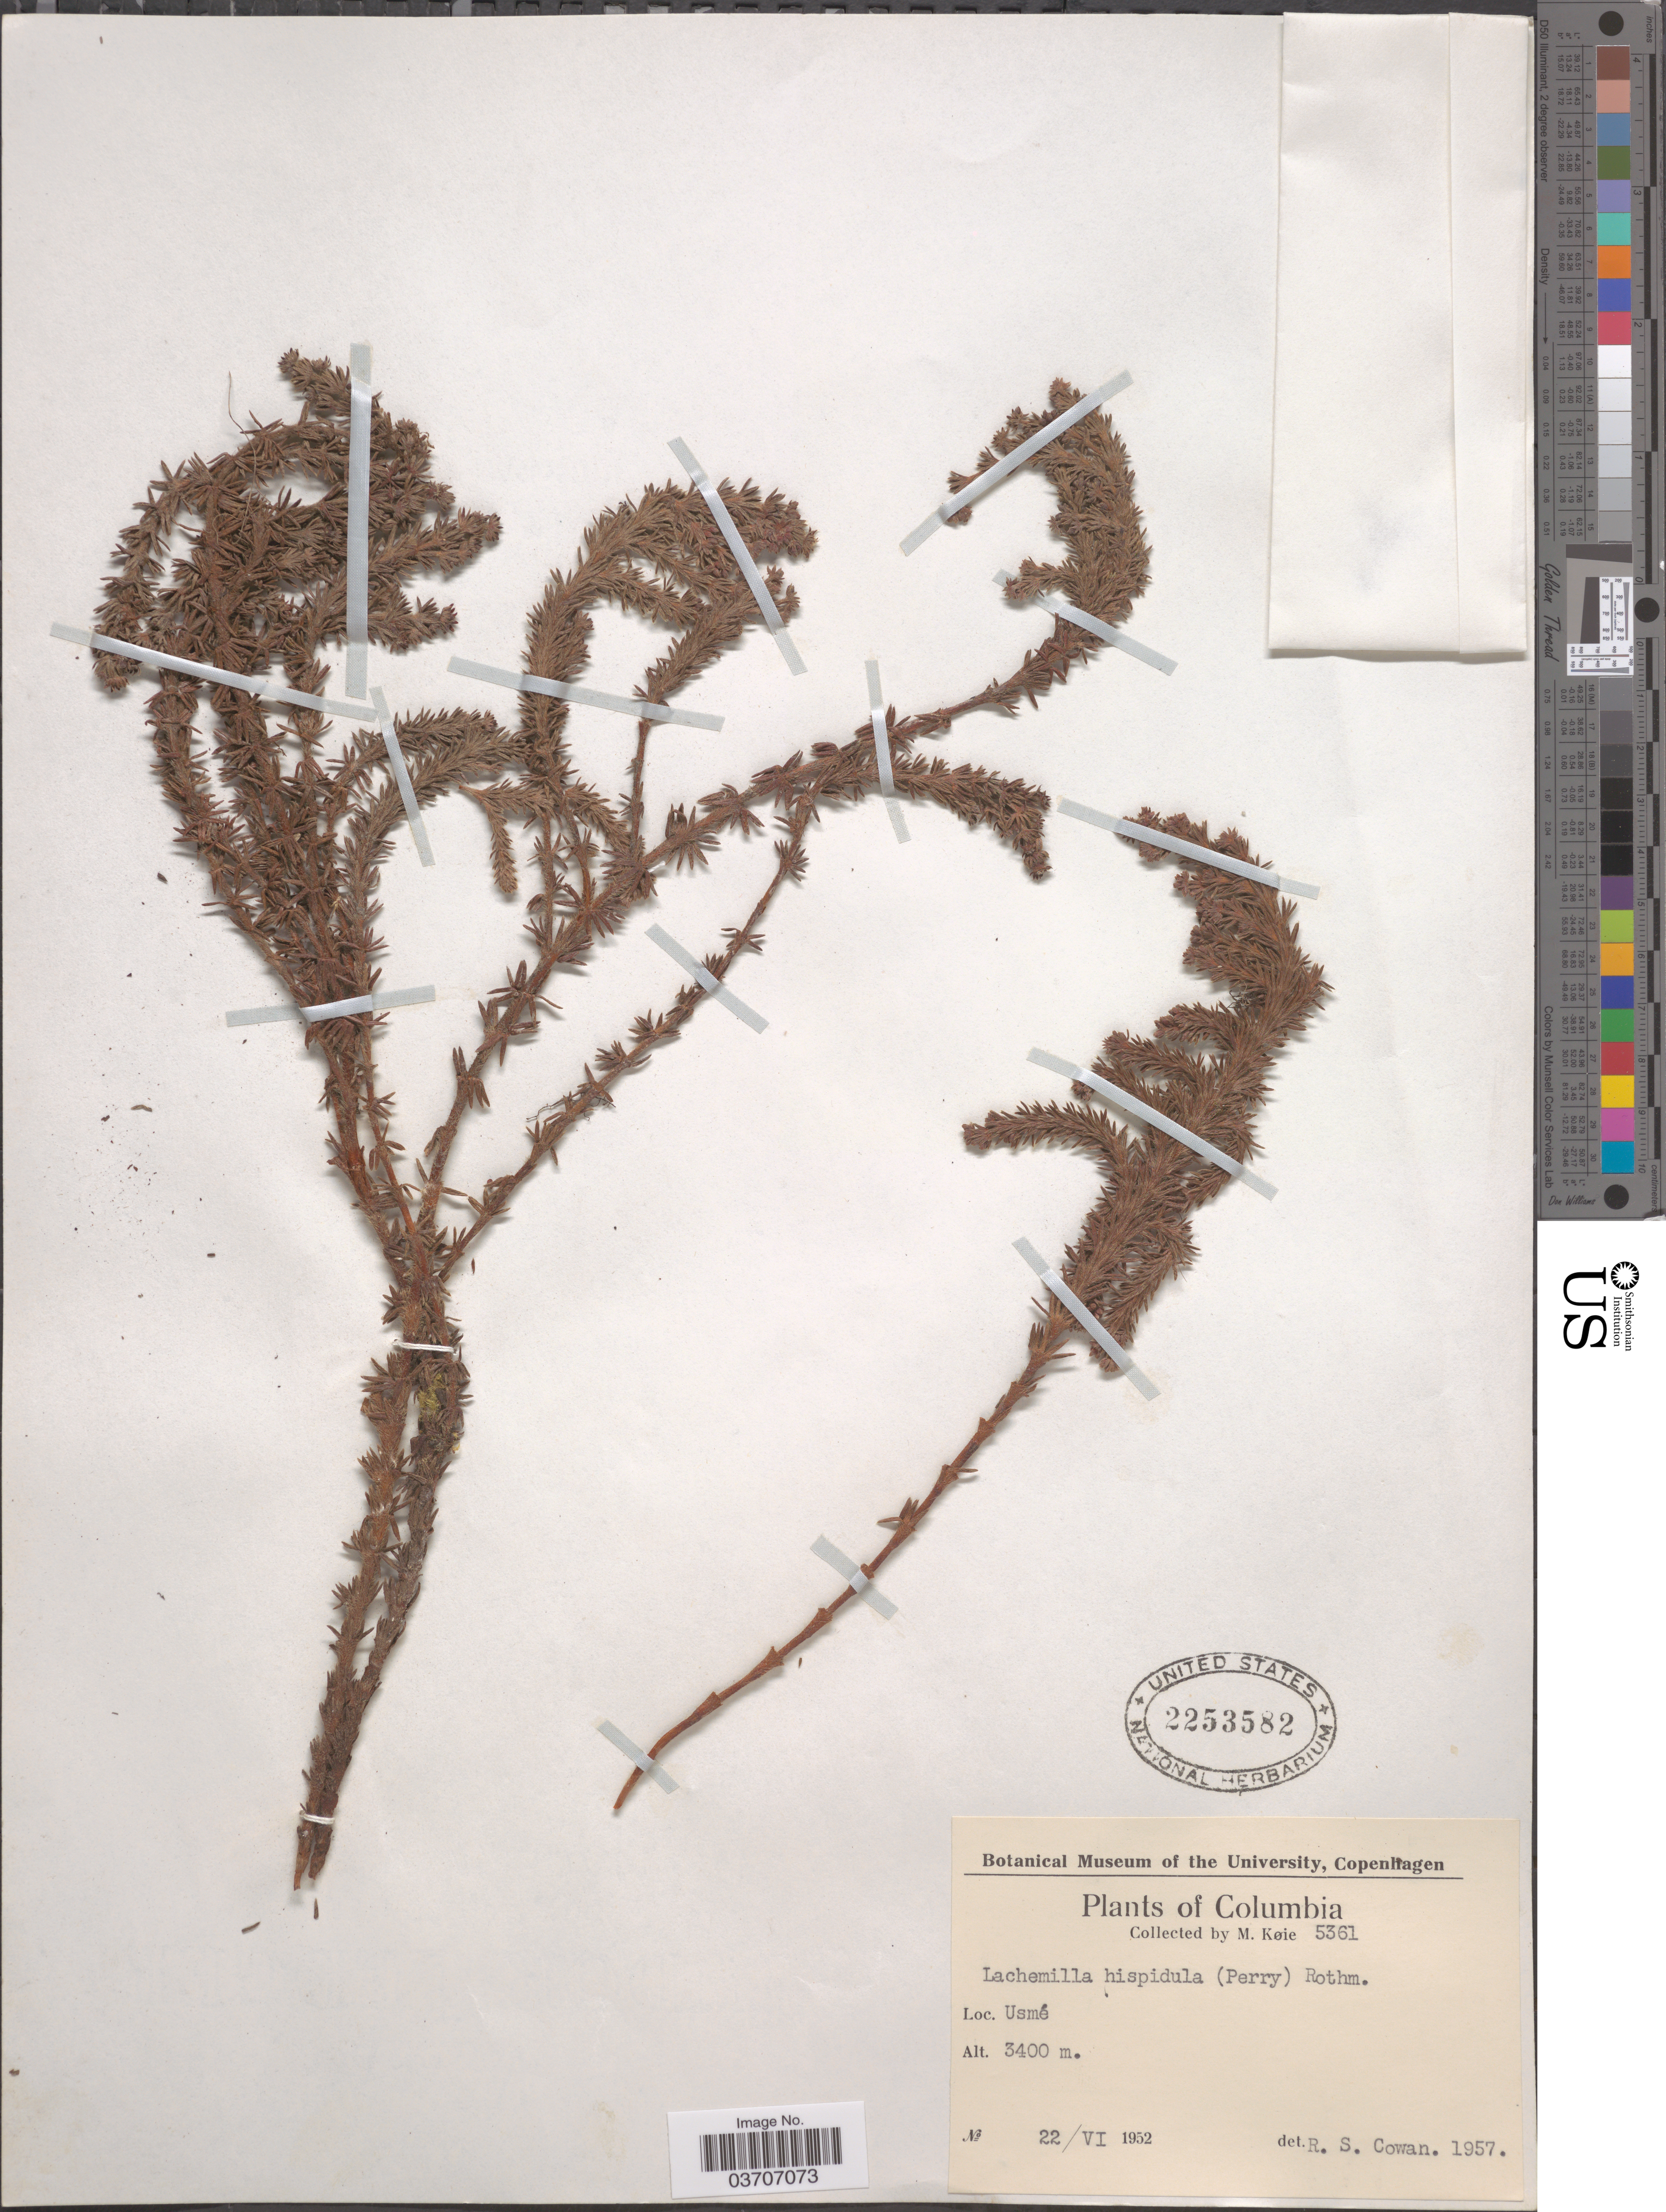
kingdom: Plantae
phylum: Tracheophyta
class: Magnoliopsida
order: Rosales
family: Rosaceae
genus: Lachemilla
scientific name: Lachemilla hispidula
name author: (L.M. Perry) Rothm.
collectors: M. Köie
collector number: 5361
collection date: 1952-06-22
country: Colombia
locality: Usmé.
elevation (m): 3400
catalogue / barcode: US 2253582